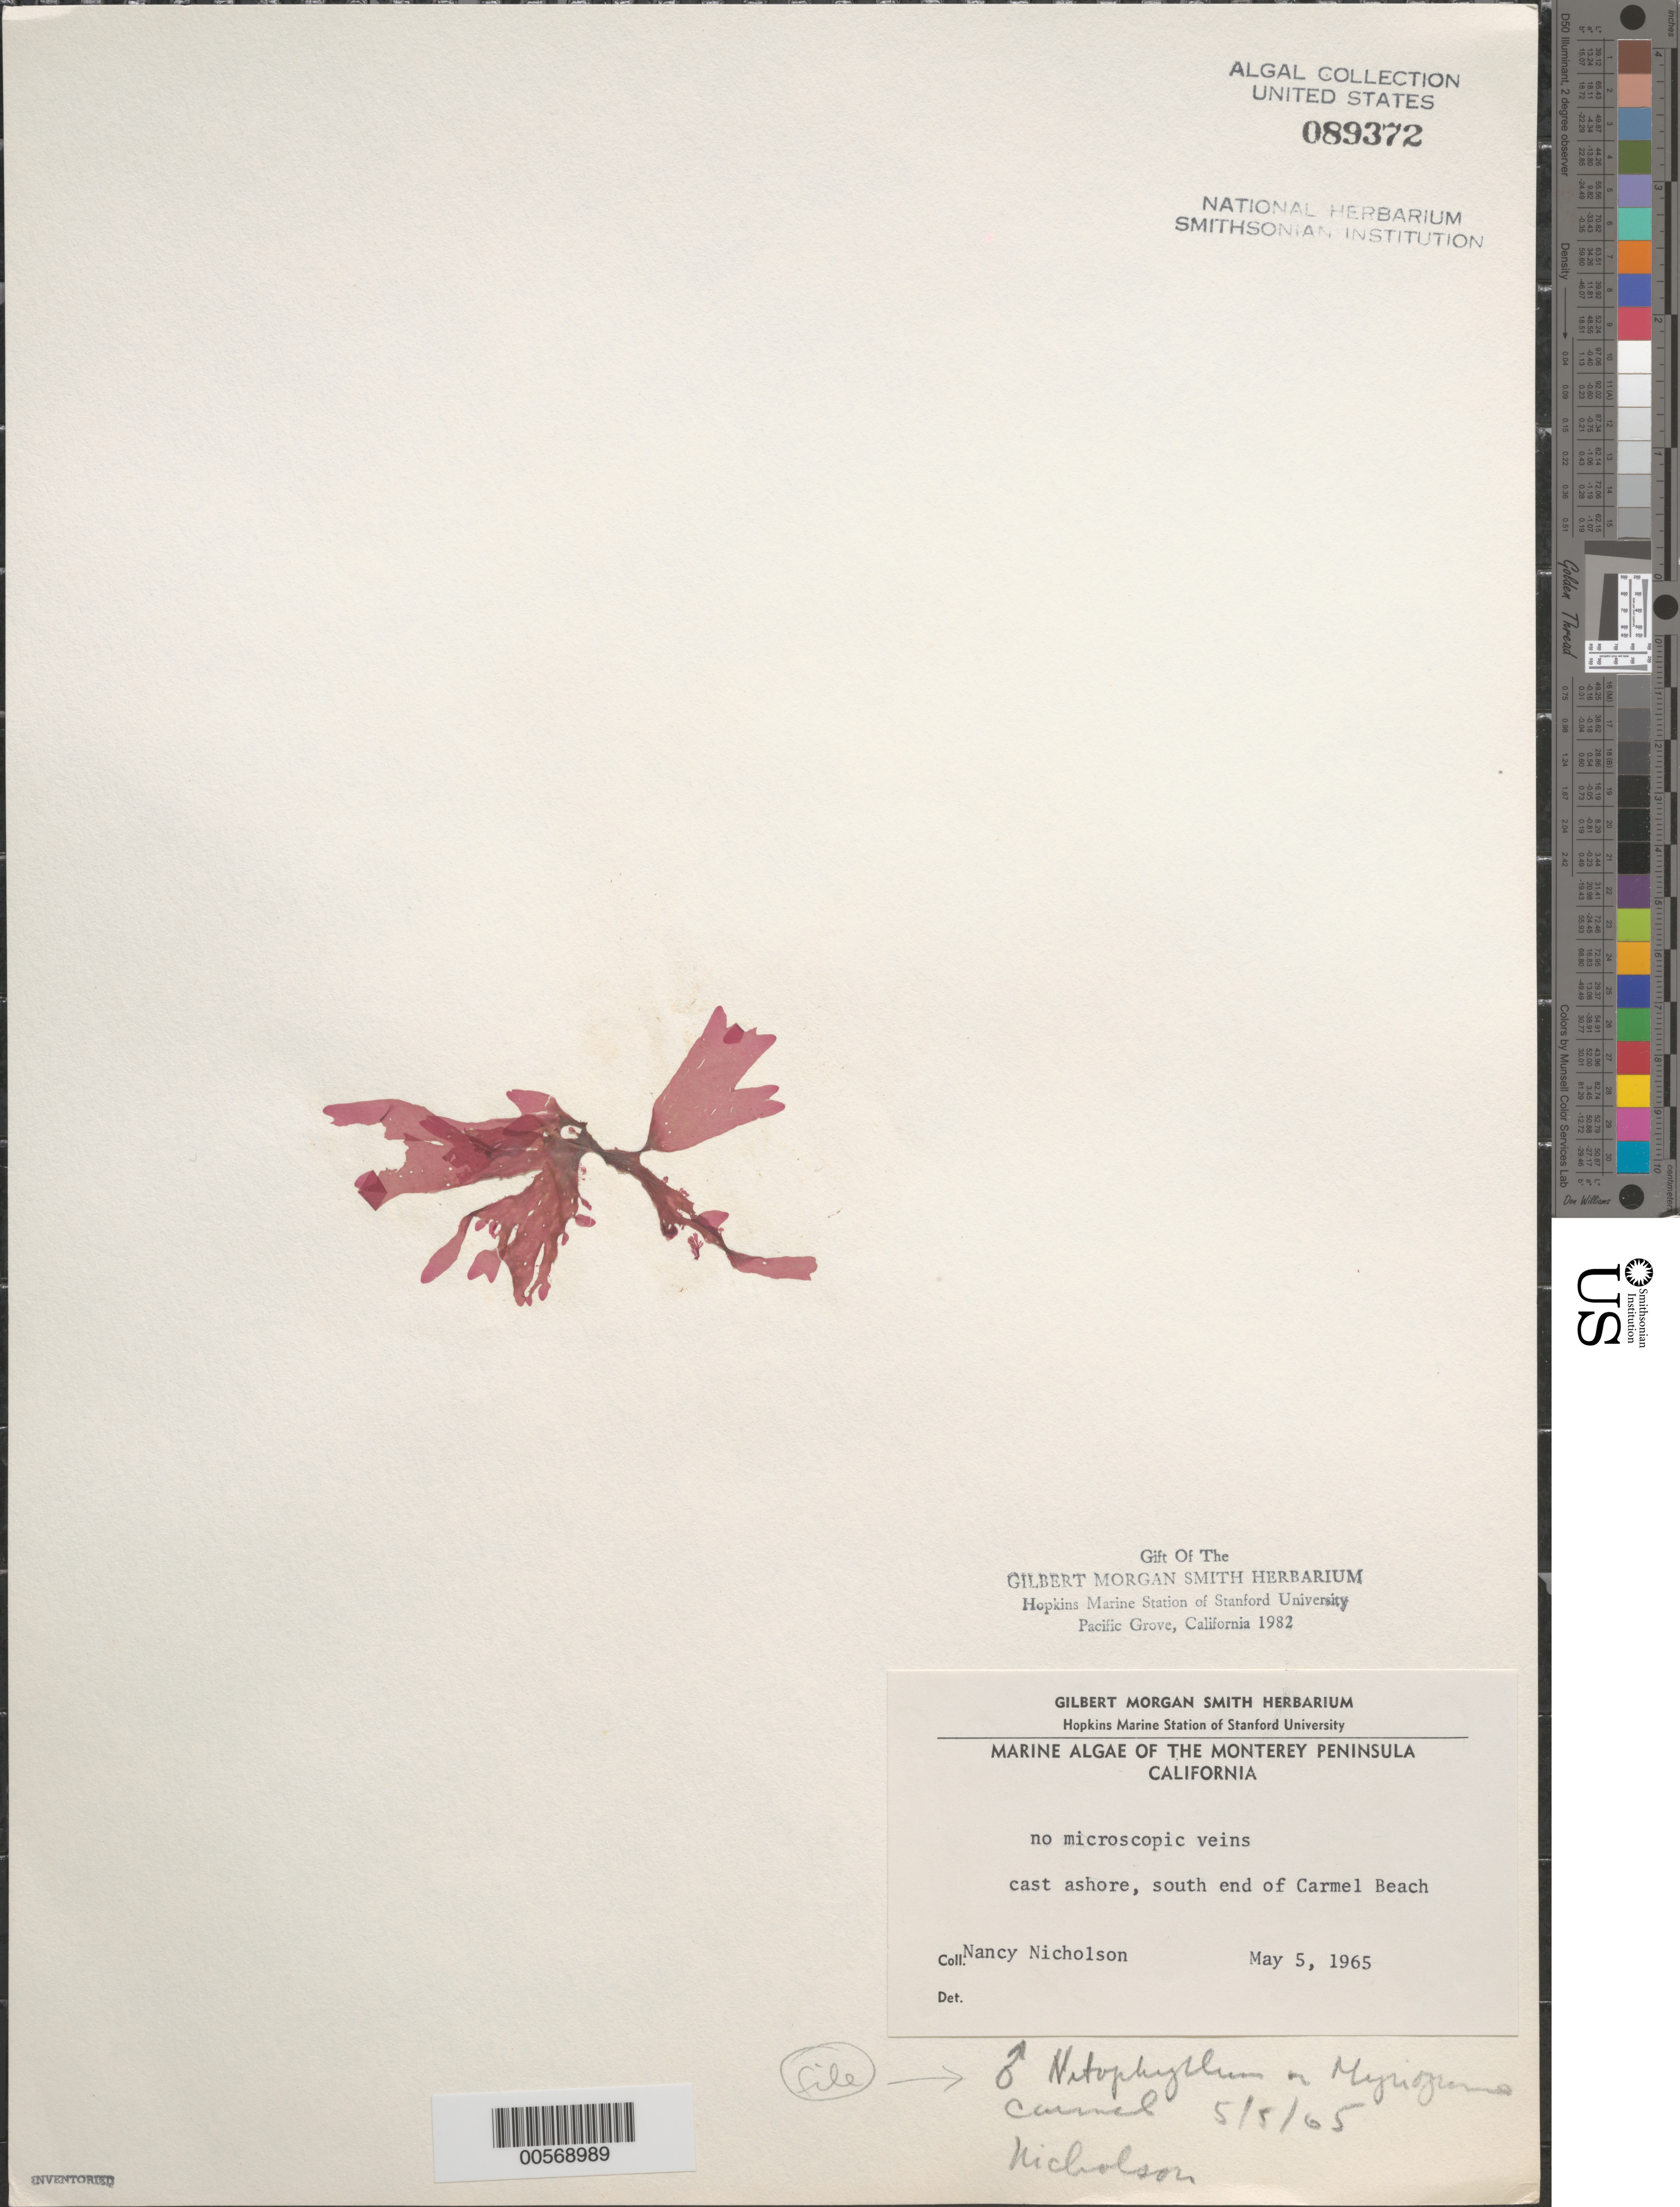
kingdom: Plantae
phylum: Rhodophyta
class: Florideophyceae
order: Ceramiales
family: Delesseriaceae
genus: Nitophyllum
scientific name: Nitophyllum sp.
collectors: N. Nicholson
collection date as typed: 05 May 1965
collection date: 1965-05-05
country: United States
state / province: California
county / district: Monterey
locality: Carmel Beach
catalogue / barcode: US 89372